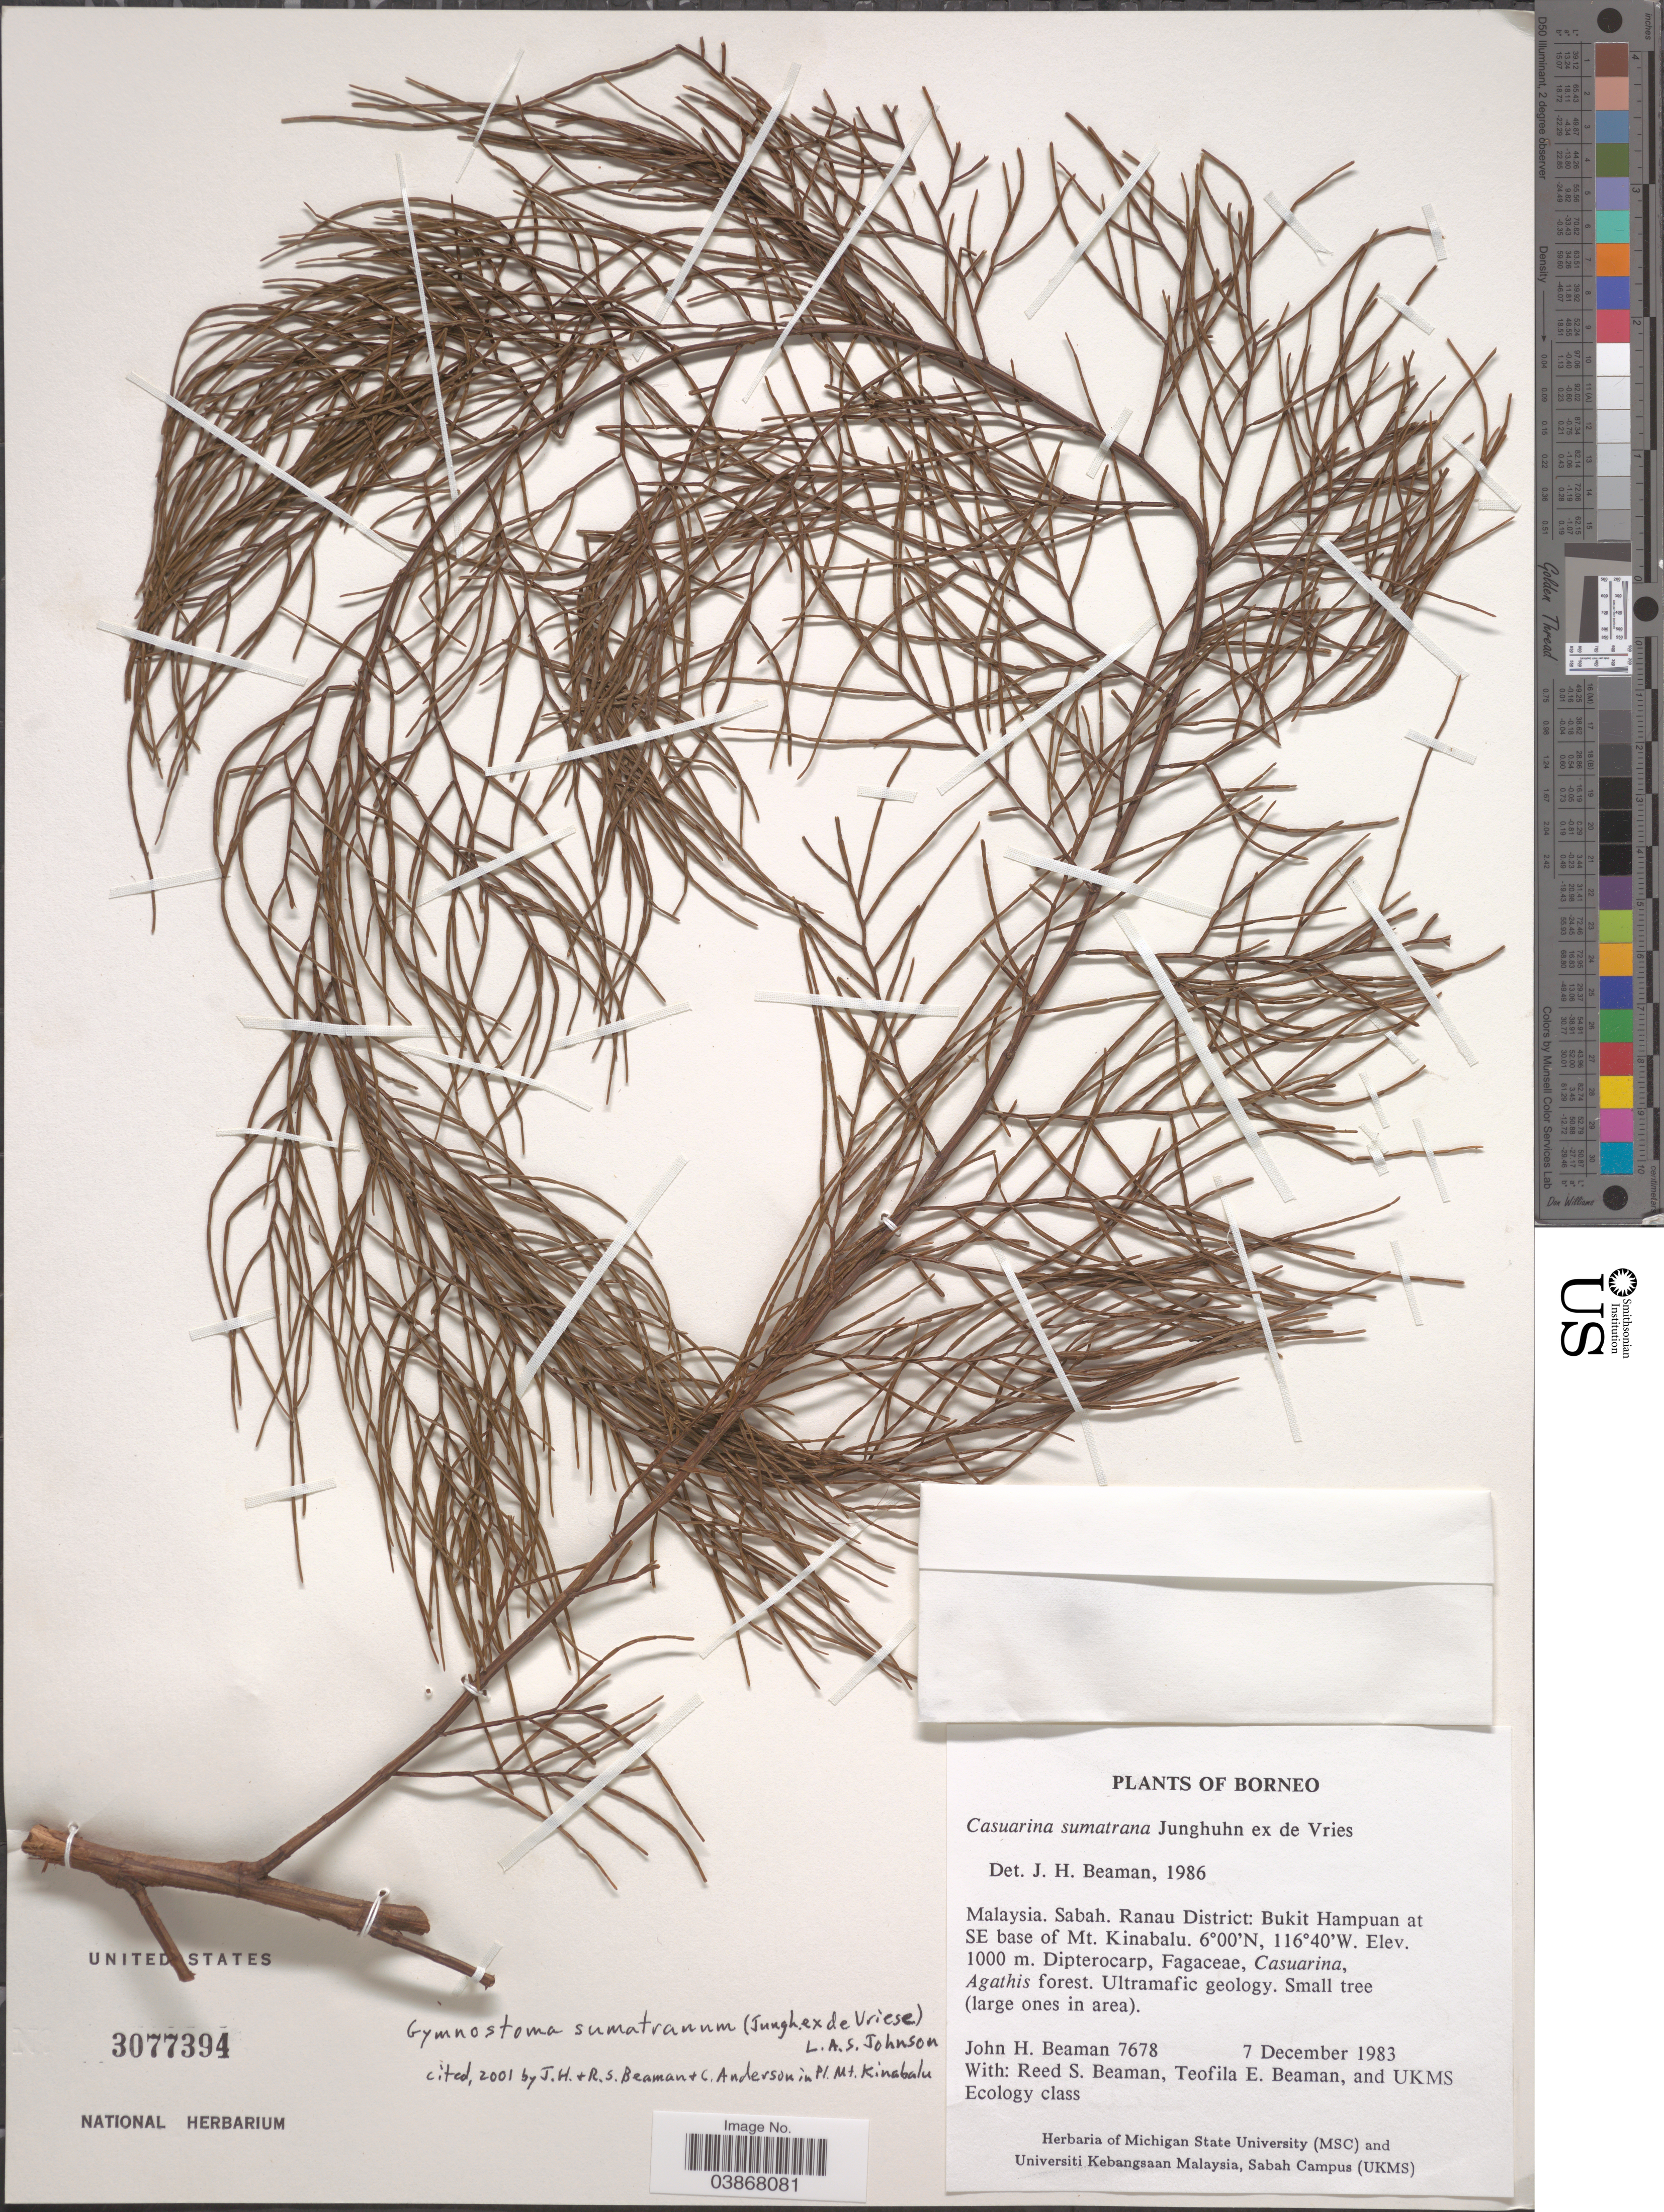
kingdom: Plantae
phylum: Tracheophyta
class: Magnoliopsida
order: Fagales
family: Casuarinaceae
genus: Gymnostoma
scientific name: Gymnostoma sumatranum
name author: (Jungh. ex de Vriese) L.A.S. Johnson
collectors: J. H. Beaman, R. S. Beaman, T. E. Beaman & UKMS Ecology Class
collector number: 7678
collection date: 1983-12-07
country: Malaysia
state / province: Sabah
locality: Ranau District: Bukit Hampuan at SE base of Mt. Kinabalu.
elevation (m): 1000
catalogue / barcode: US 3077394